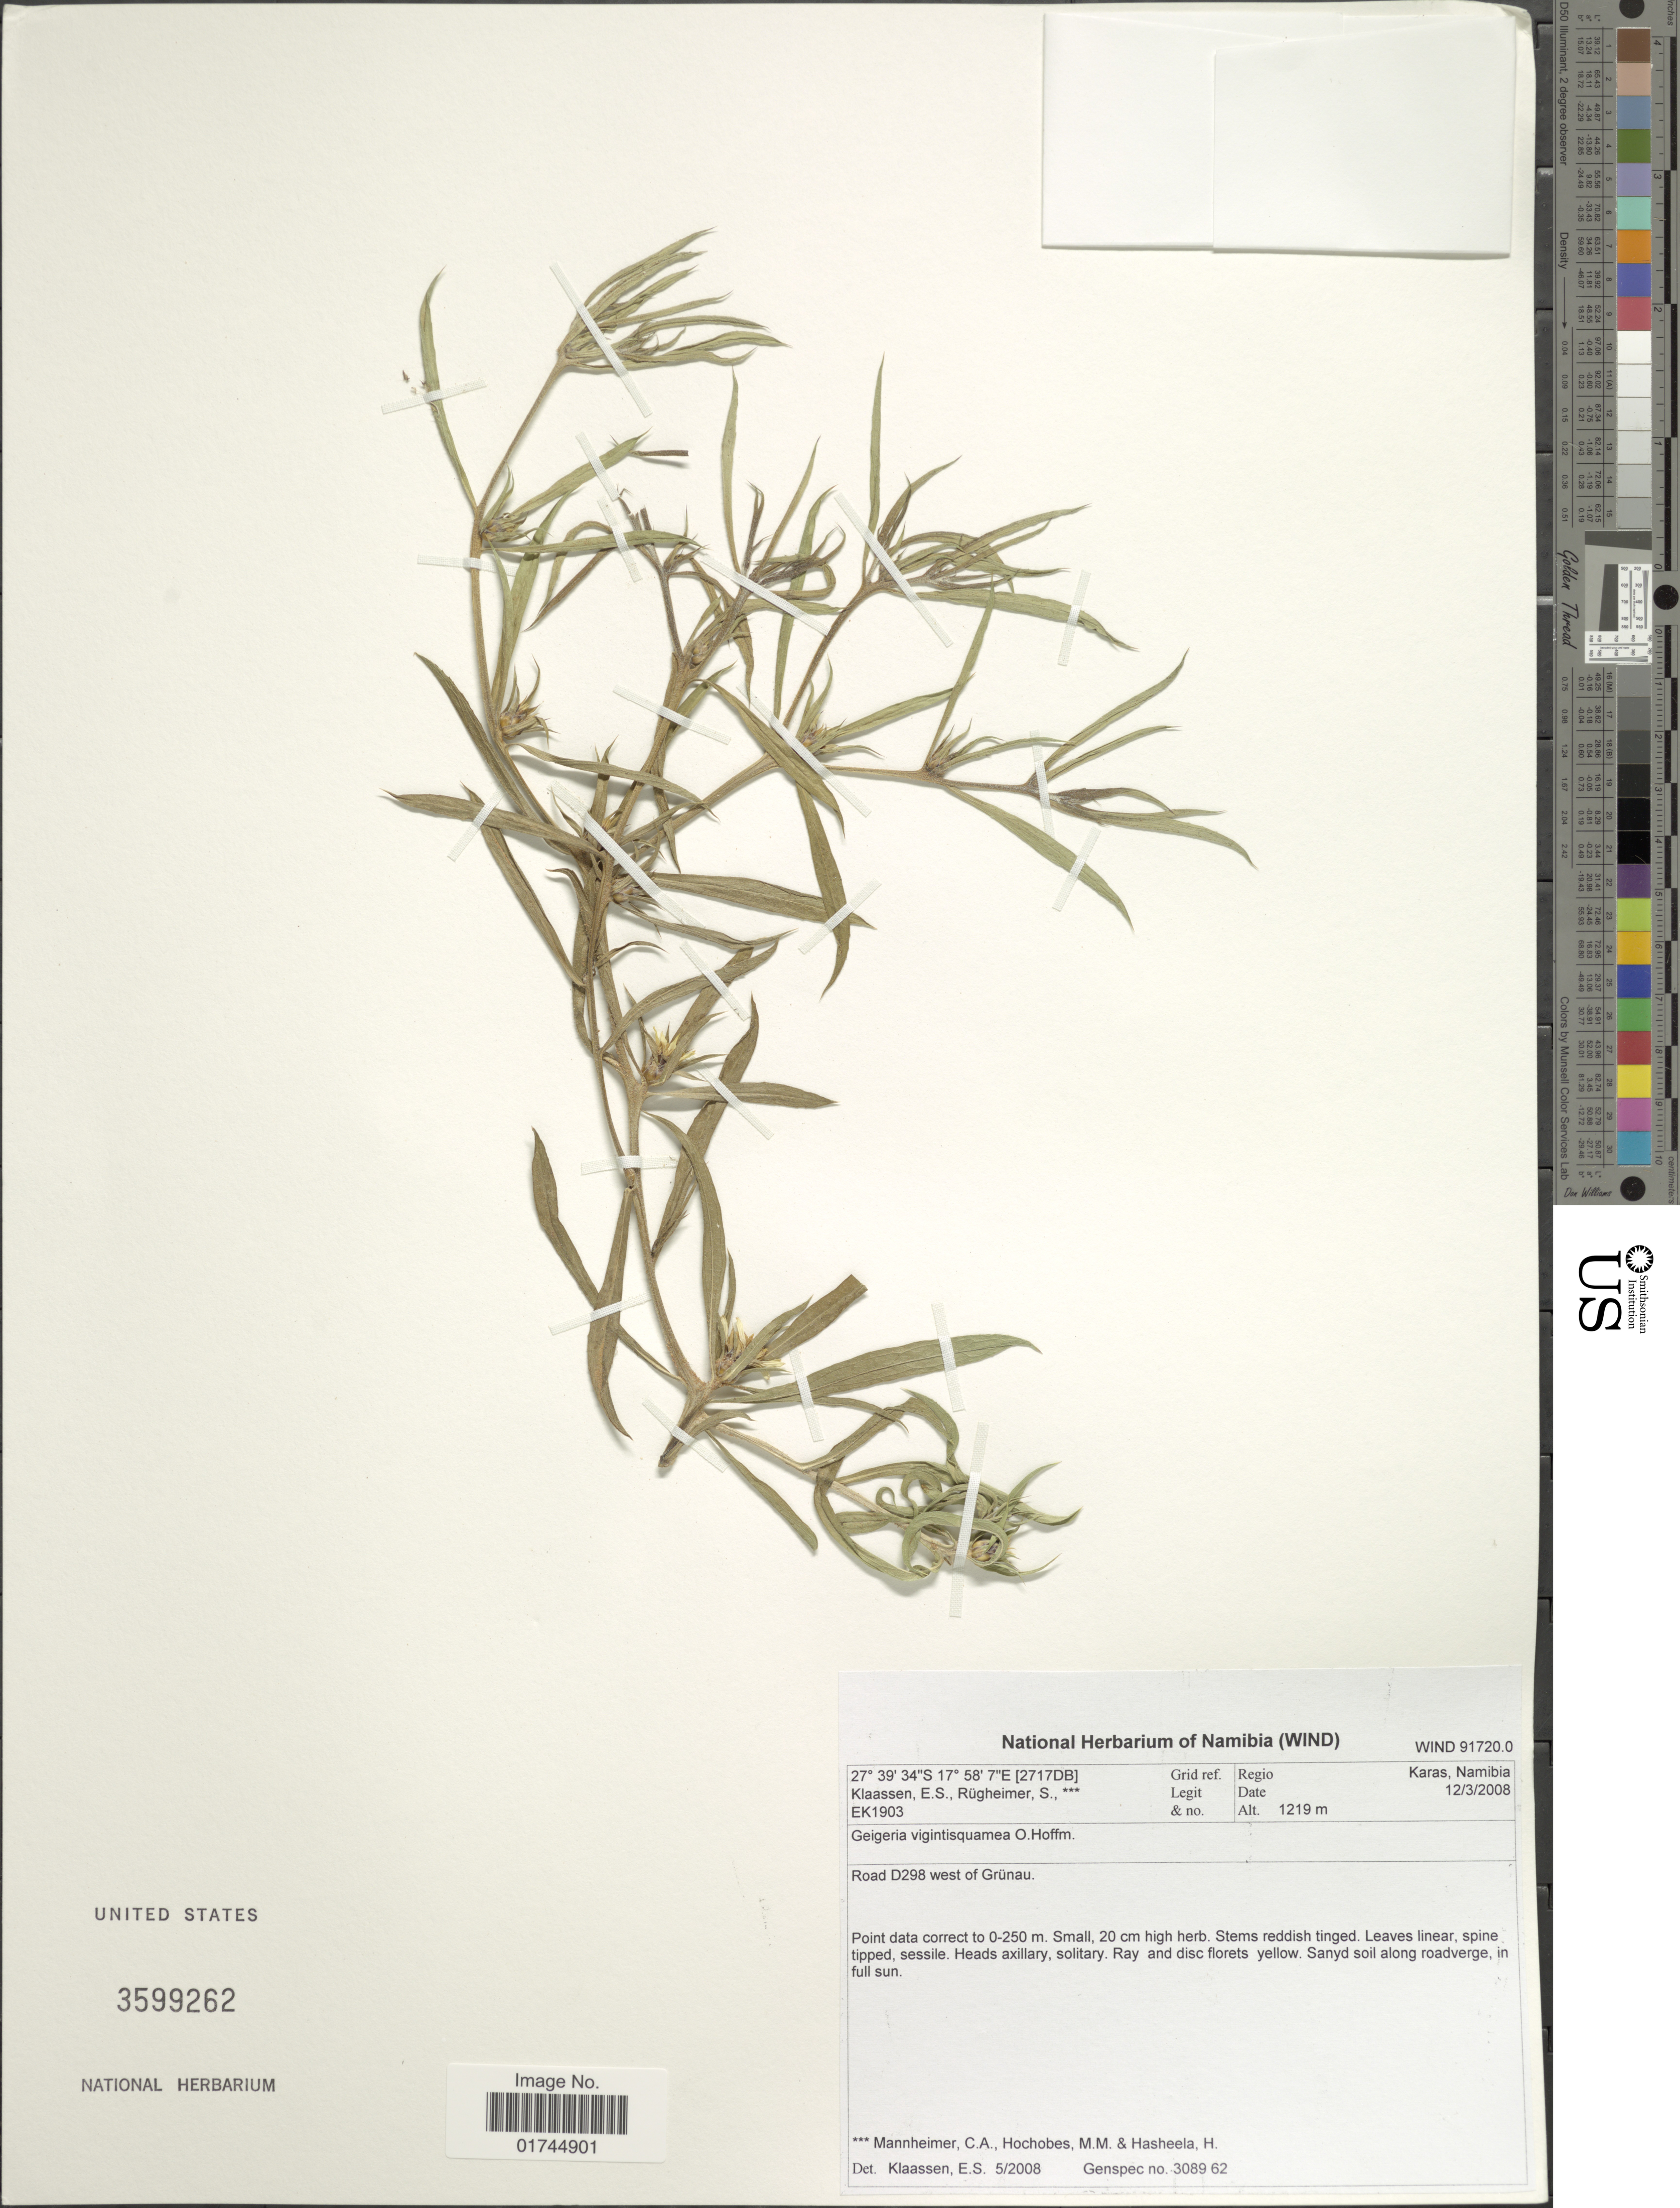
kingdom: Plantae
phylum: Tracheophyta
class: Magnoliopsida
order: Asterales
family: Asteraceae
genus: Geigeria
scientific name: Geigeria vigintisquamea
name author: O. Hoffm.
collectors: E. S. Klaassen, S. Rugheimer, C. A. Mannheimer, M. Hochobes & H. Hasheela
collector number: EK1903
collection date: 2008-03-12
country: Namibia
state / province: Karas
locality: Road D298 west of Grãnau.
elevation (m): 1219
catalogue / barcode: US 3599262